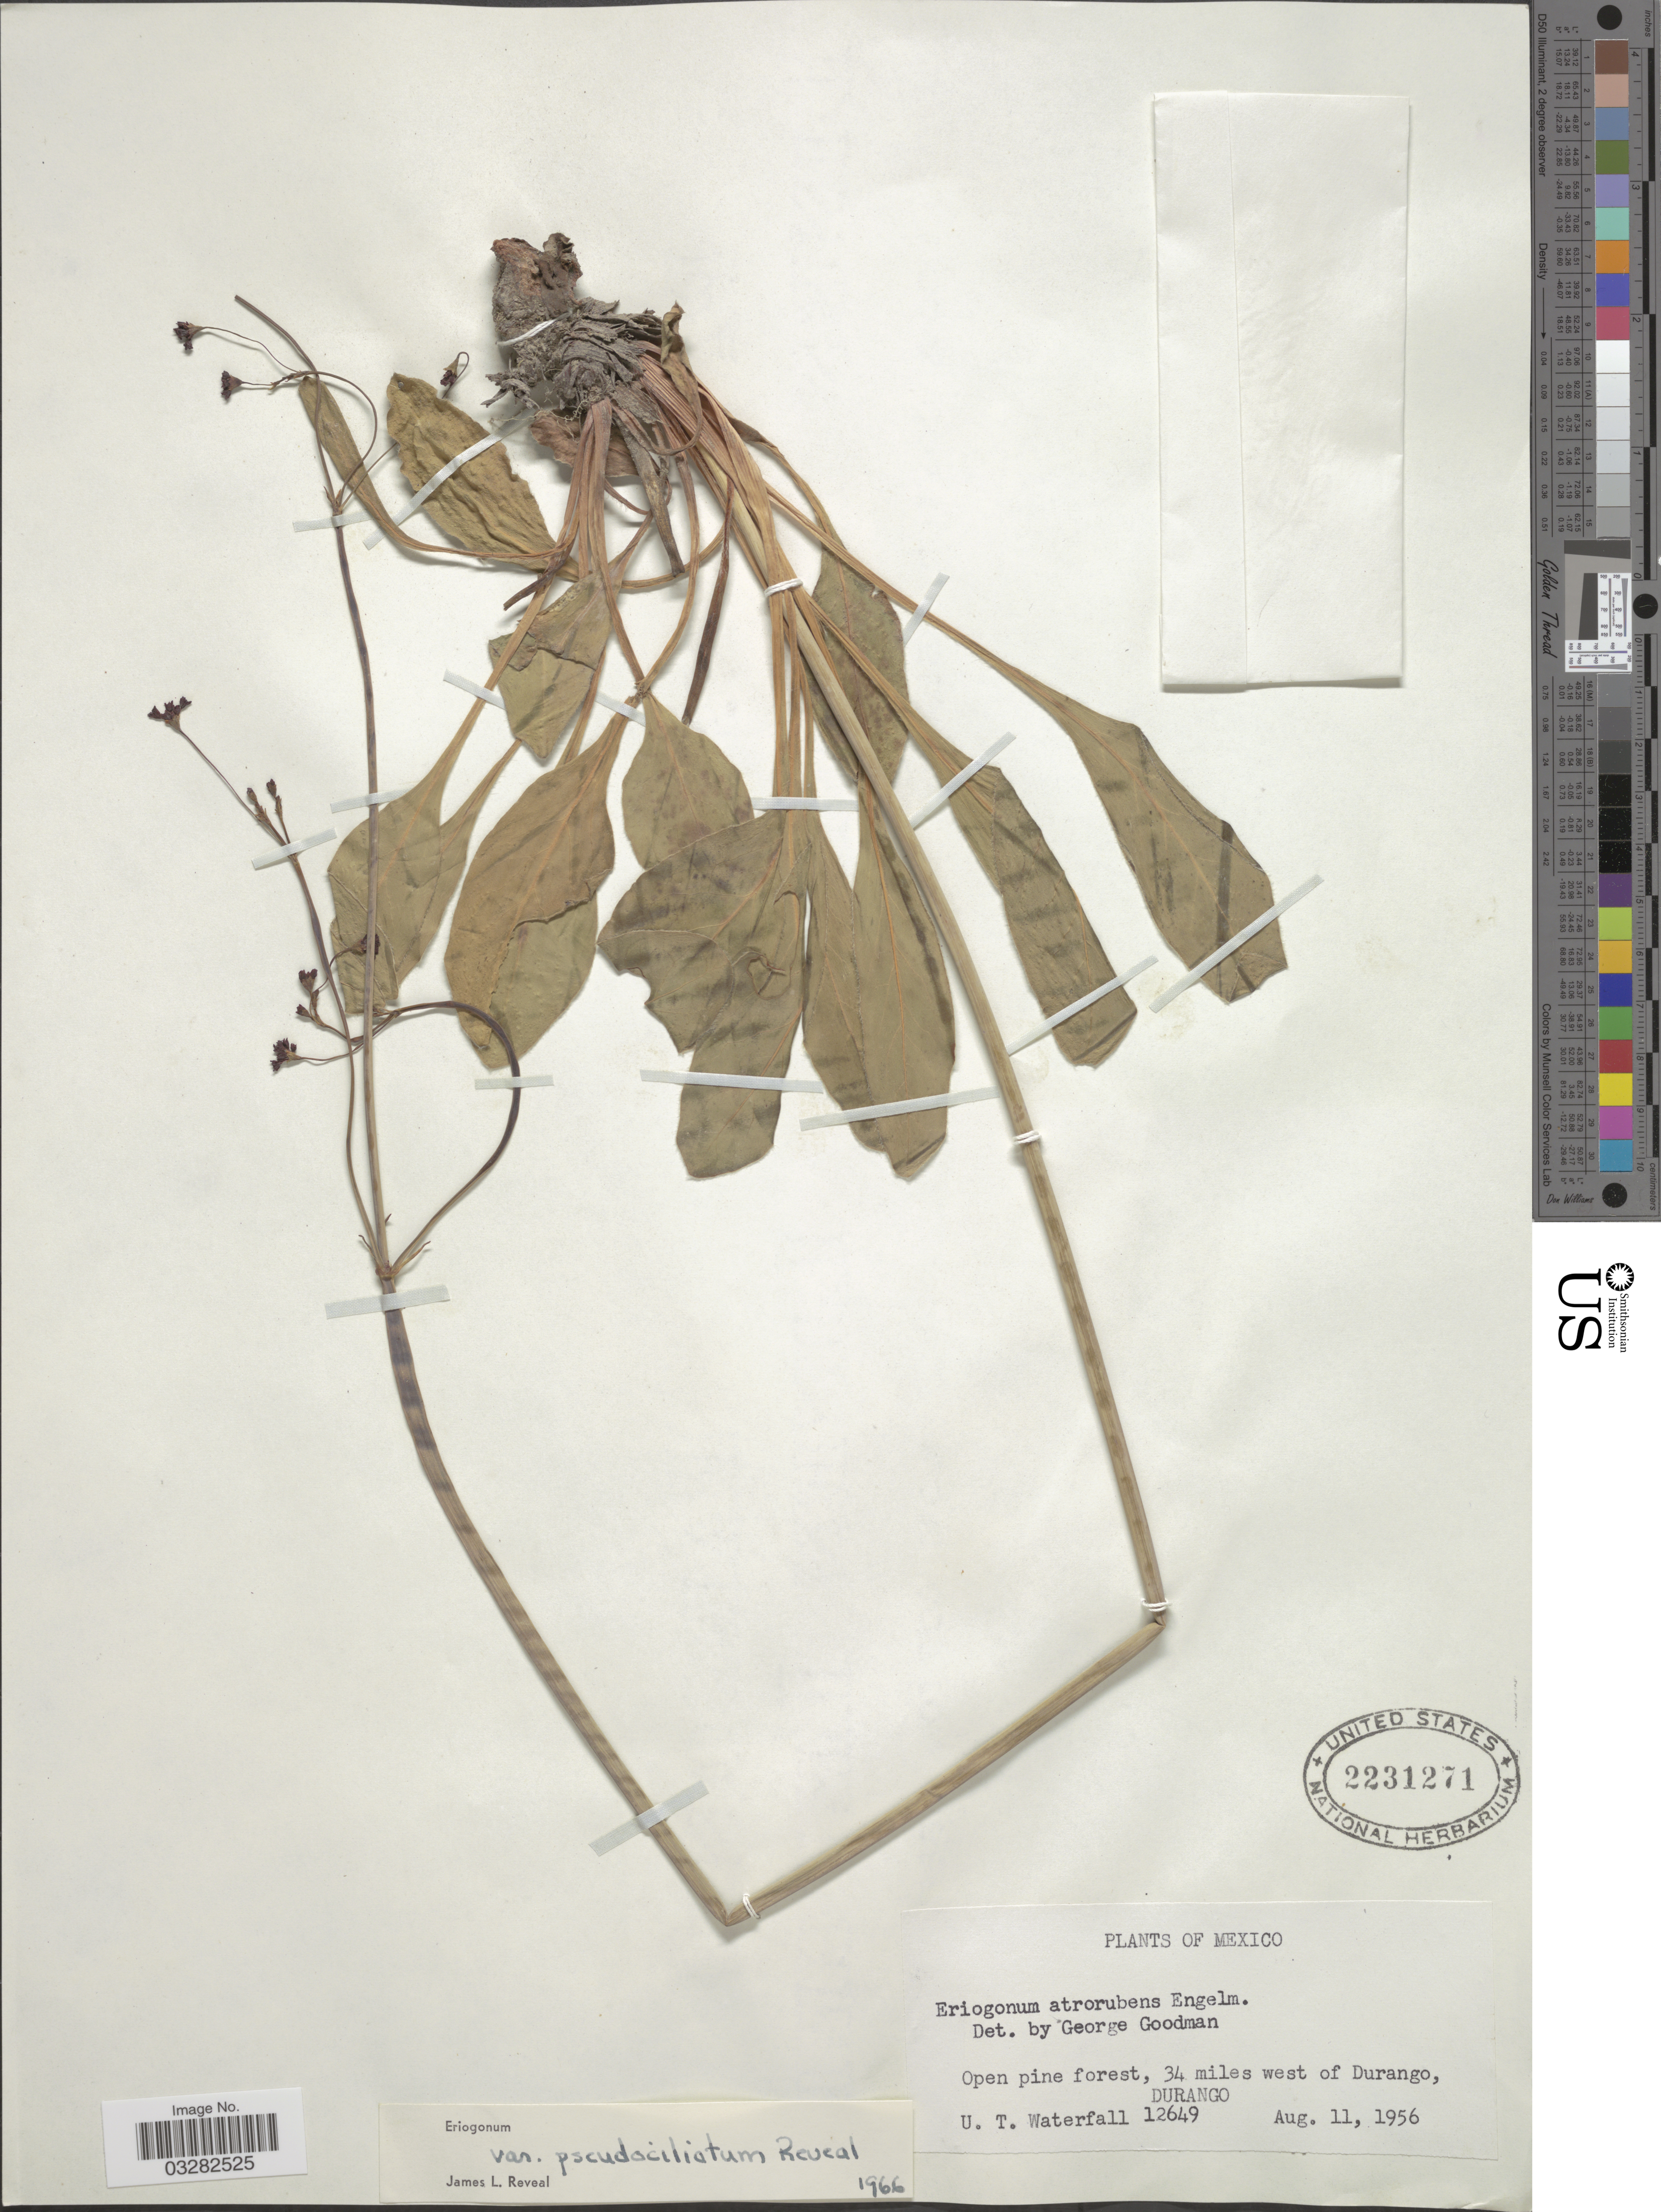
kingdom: Plantae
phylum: Tracheophyta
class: Magnoliopsida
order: Caryophyllales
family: Polygonaceae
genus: Eriogonum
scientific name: Eriogonum atrorubens var. pseudociliatum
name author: Reveal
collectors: U. T. Waterfall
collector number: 12649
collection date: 1956-08-11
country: Mexico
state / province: Durango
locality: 34 miles west of Durango.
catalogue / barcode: US 2231271